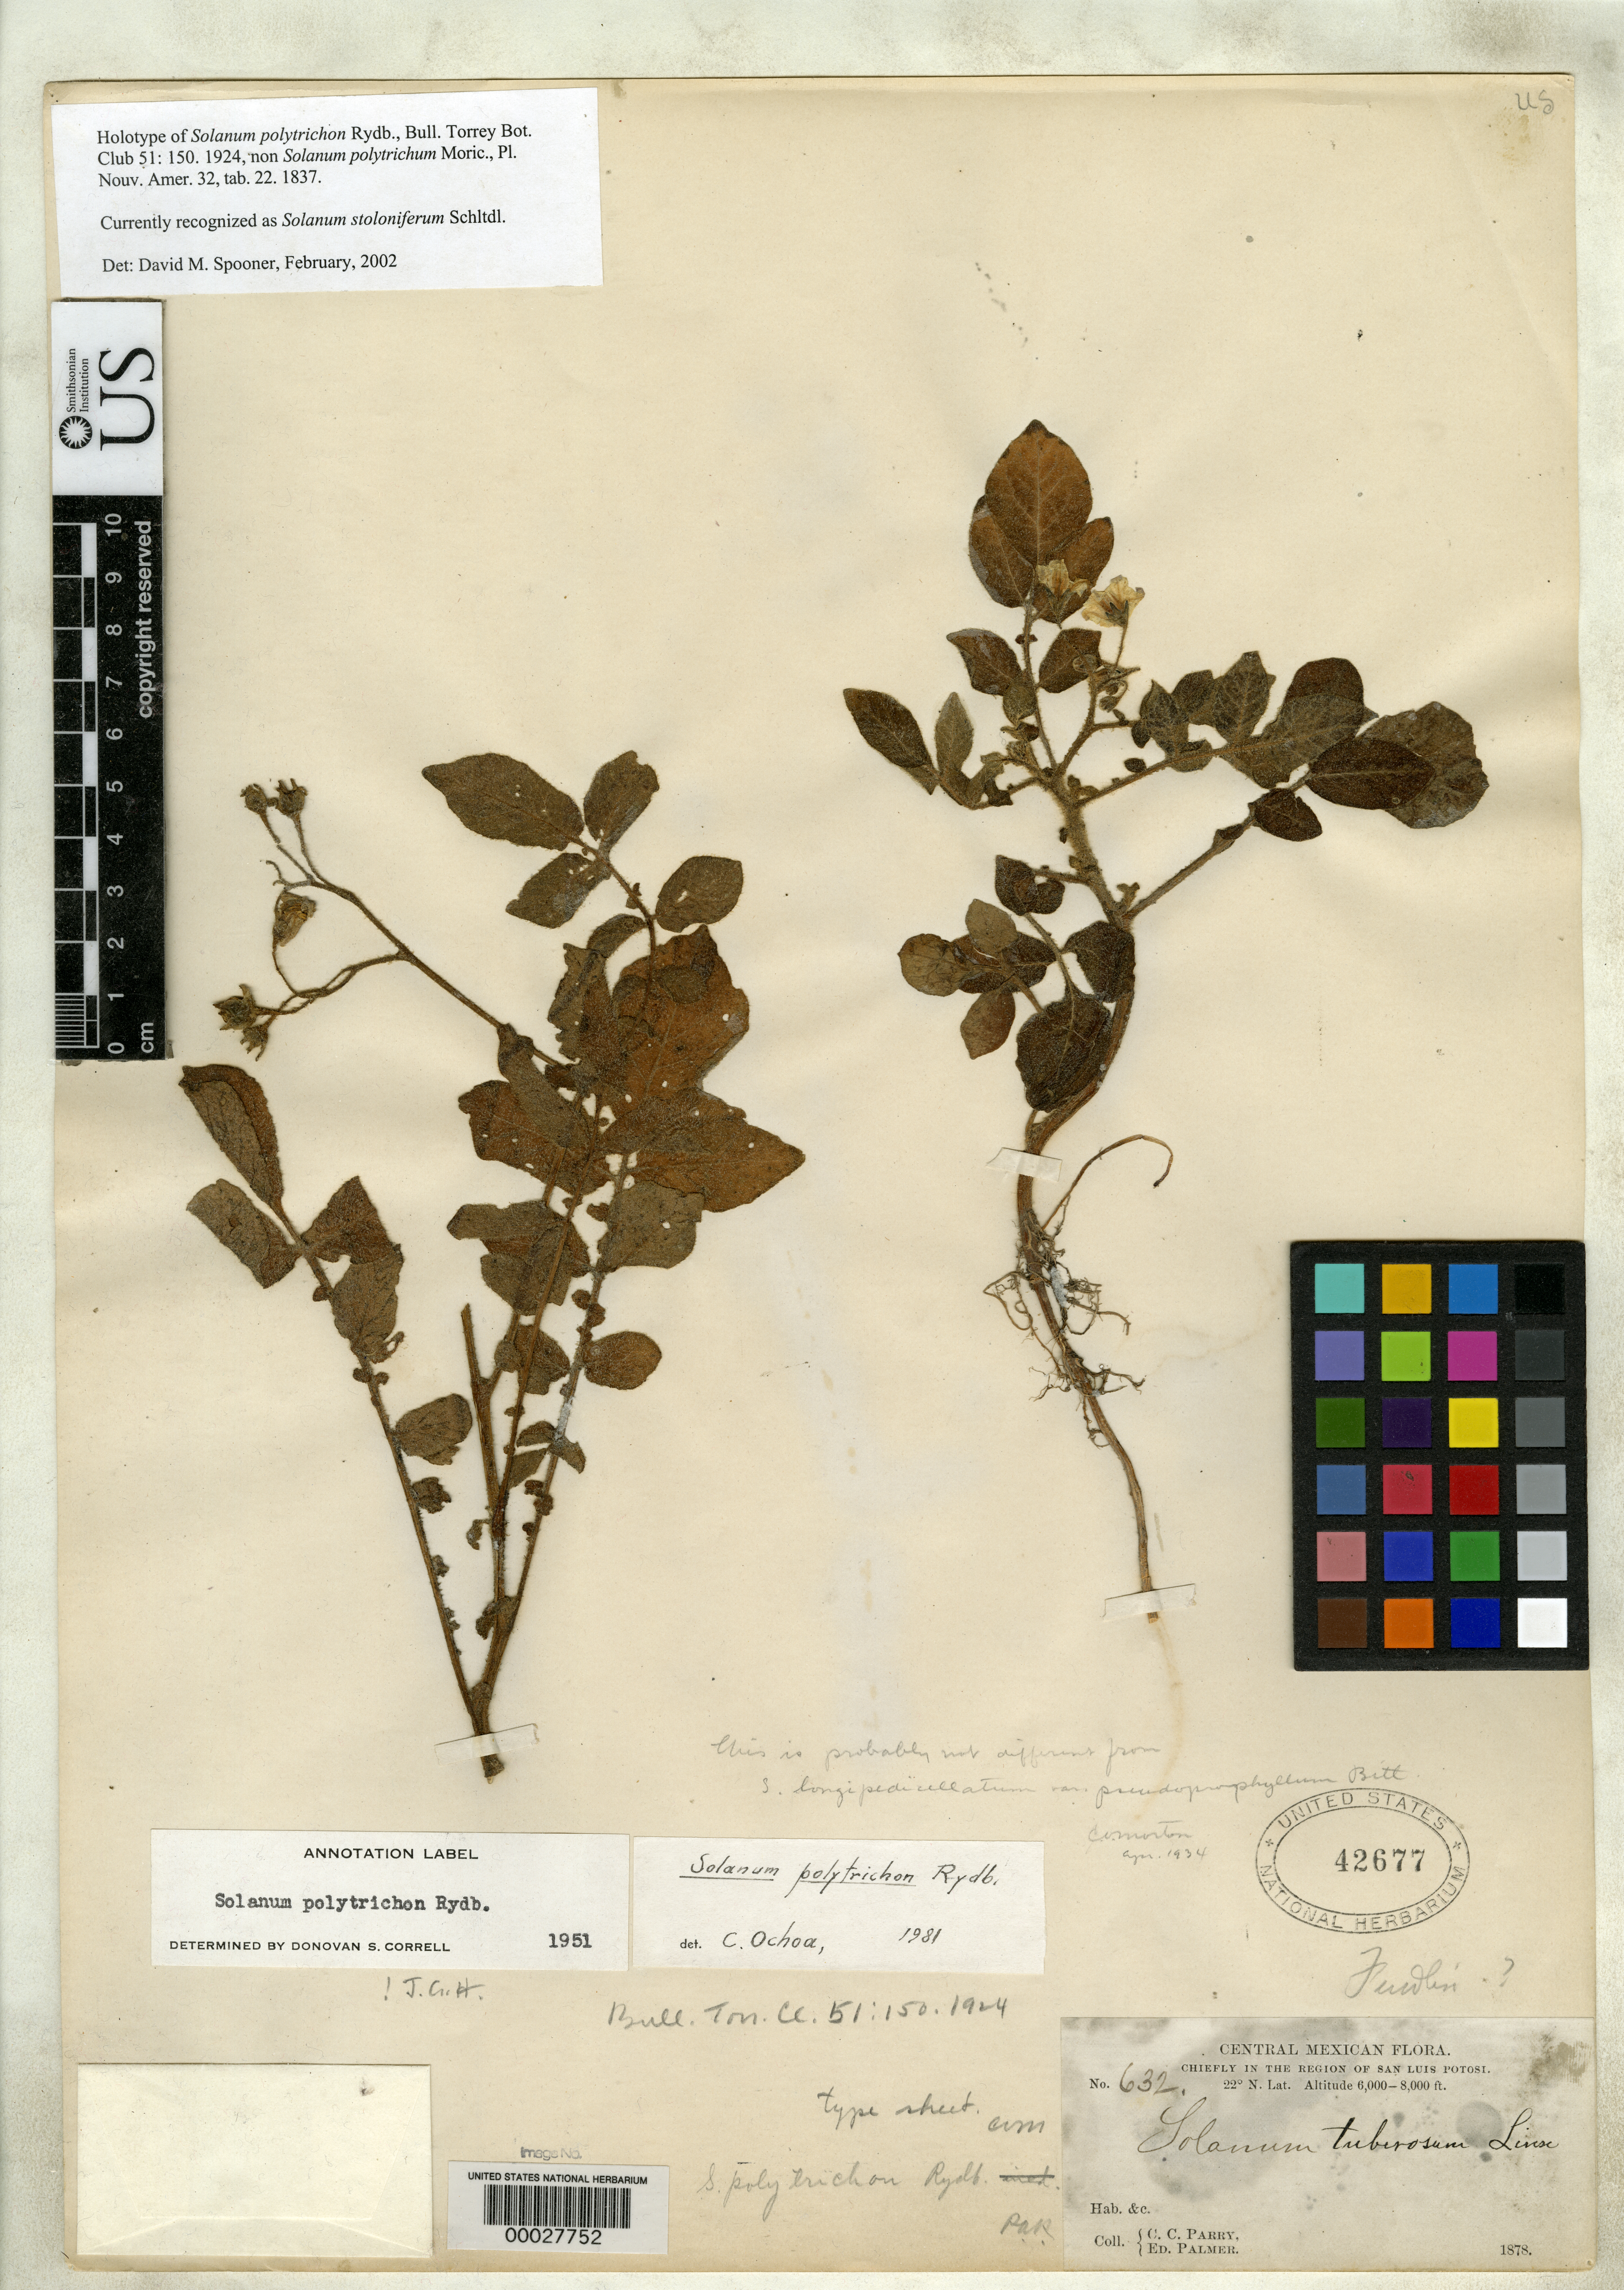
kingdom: Plantae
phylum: Tracheophyta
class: Magnoliopsida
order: Solanales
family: Solanaceae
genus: Solanum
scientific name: Solanum polytrichon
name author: Rydb.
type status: Holotype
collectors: C. C. Parry & E. Palmer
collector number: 632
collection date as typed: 1878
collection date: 1878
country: Mexico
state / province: San Luis Potosi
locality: Vicinity of San Luis Potosi.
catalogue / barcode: US 42677